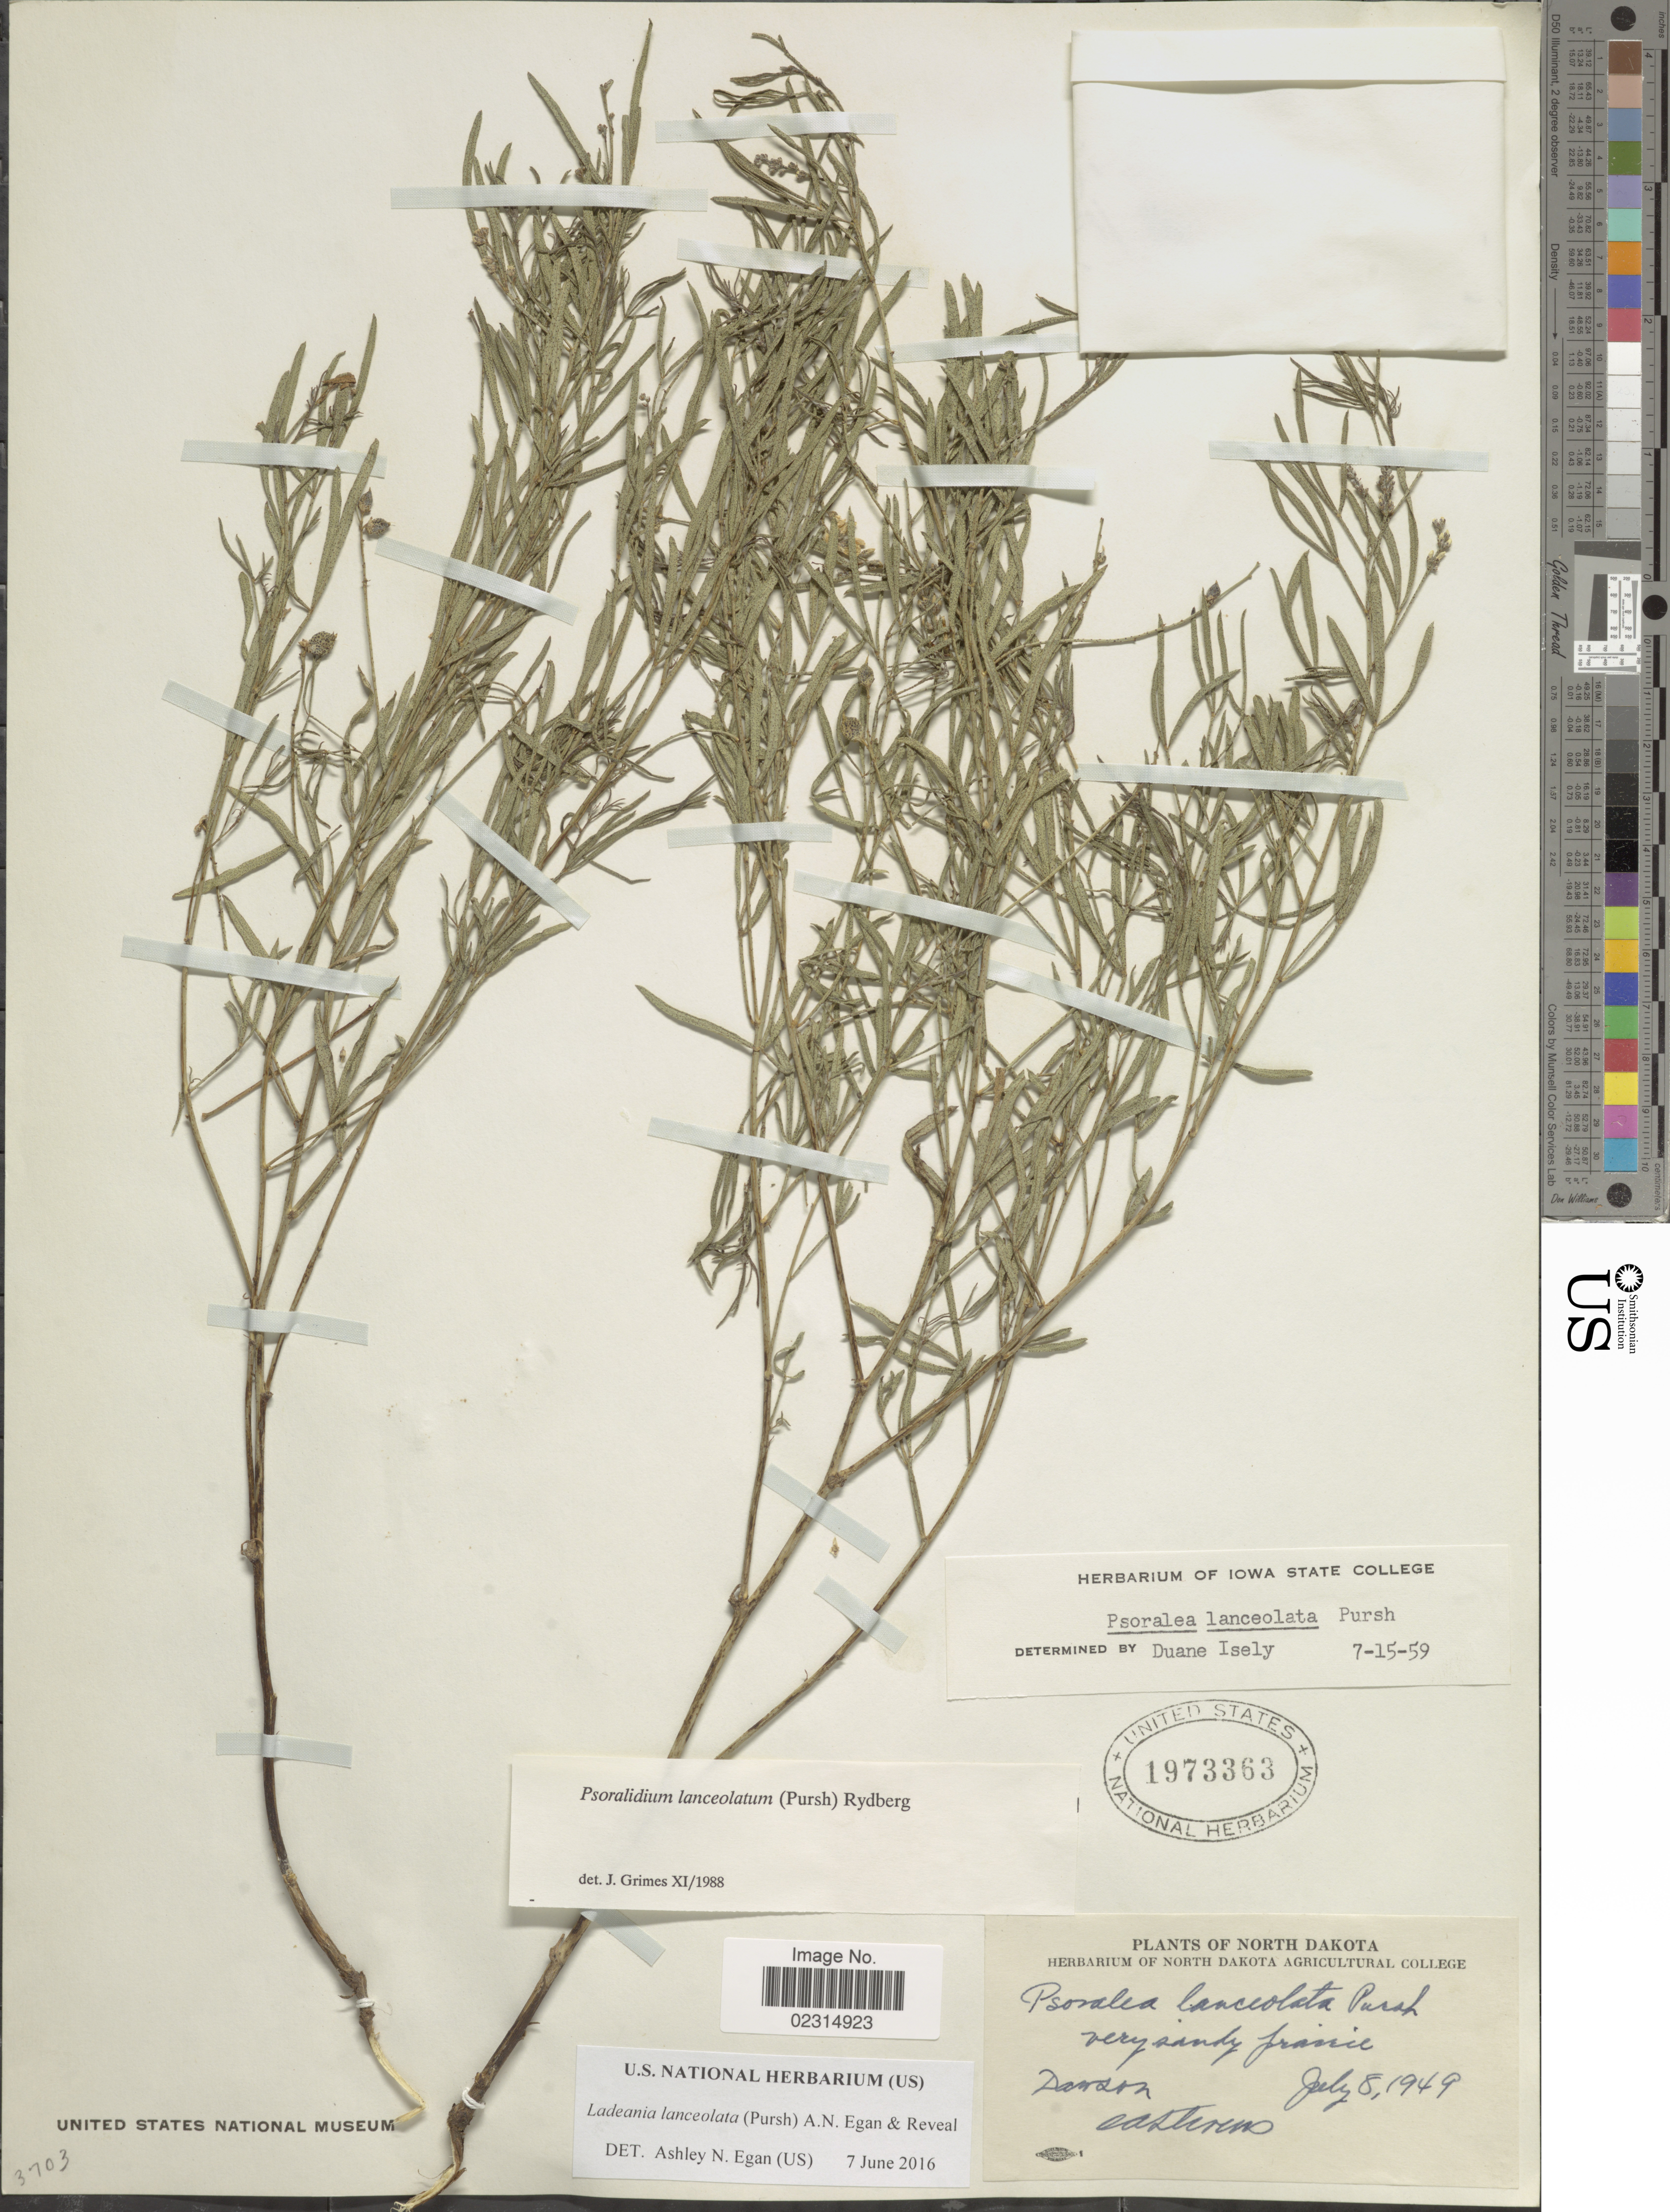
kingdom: Plantae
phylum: Tracheophyta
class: Magnoliopsida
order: Fabales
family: Fabaceae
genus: Ladeania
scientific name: Ladeania lanceolata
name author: (Pursh) A.N. Egan & Reveal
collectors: O. A. Stevens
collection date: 1949-07-08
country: United States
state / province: North Dakota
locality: Very sandy prairie, Dawson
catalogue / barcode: US 1973363